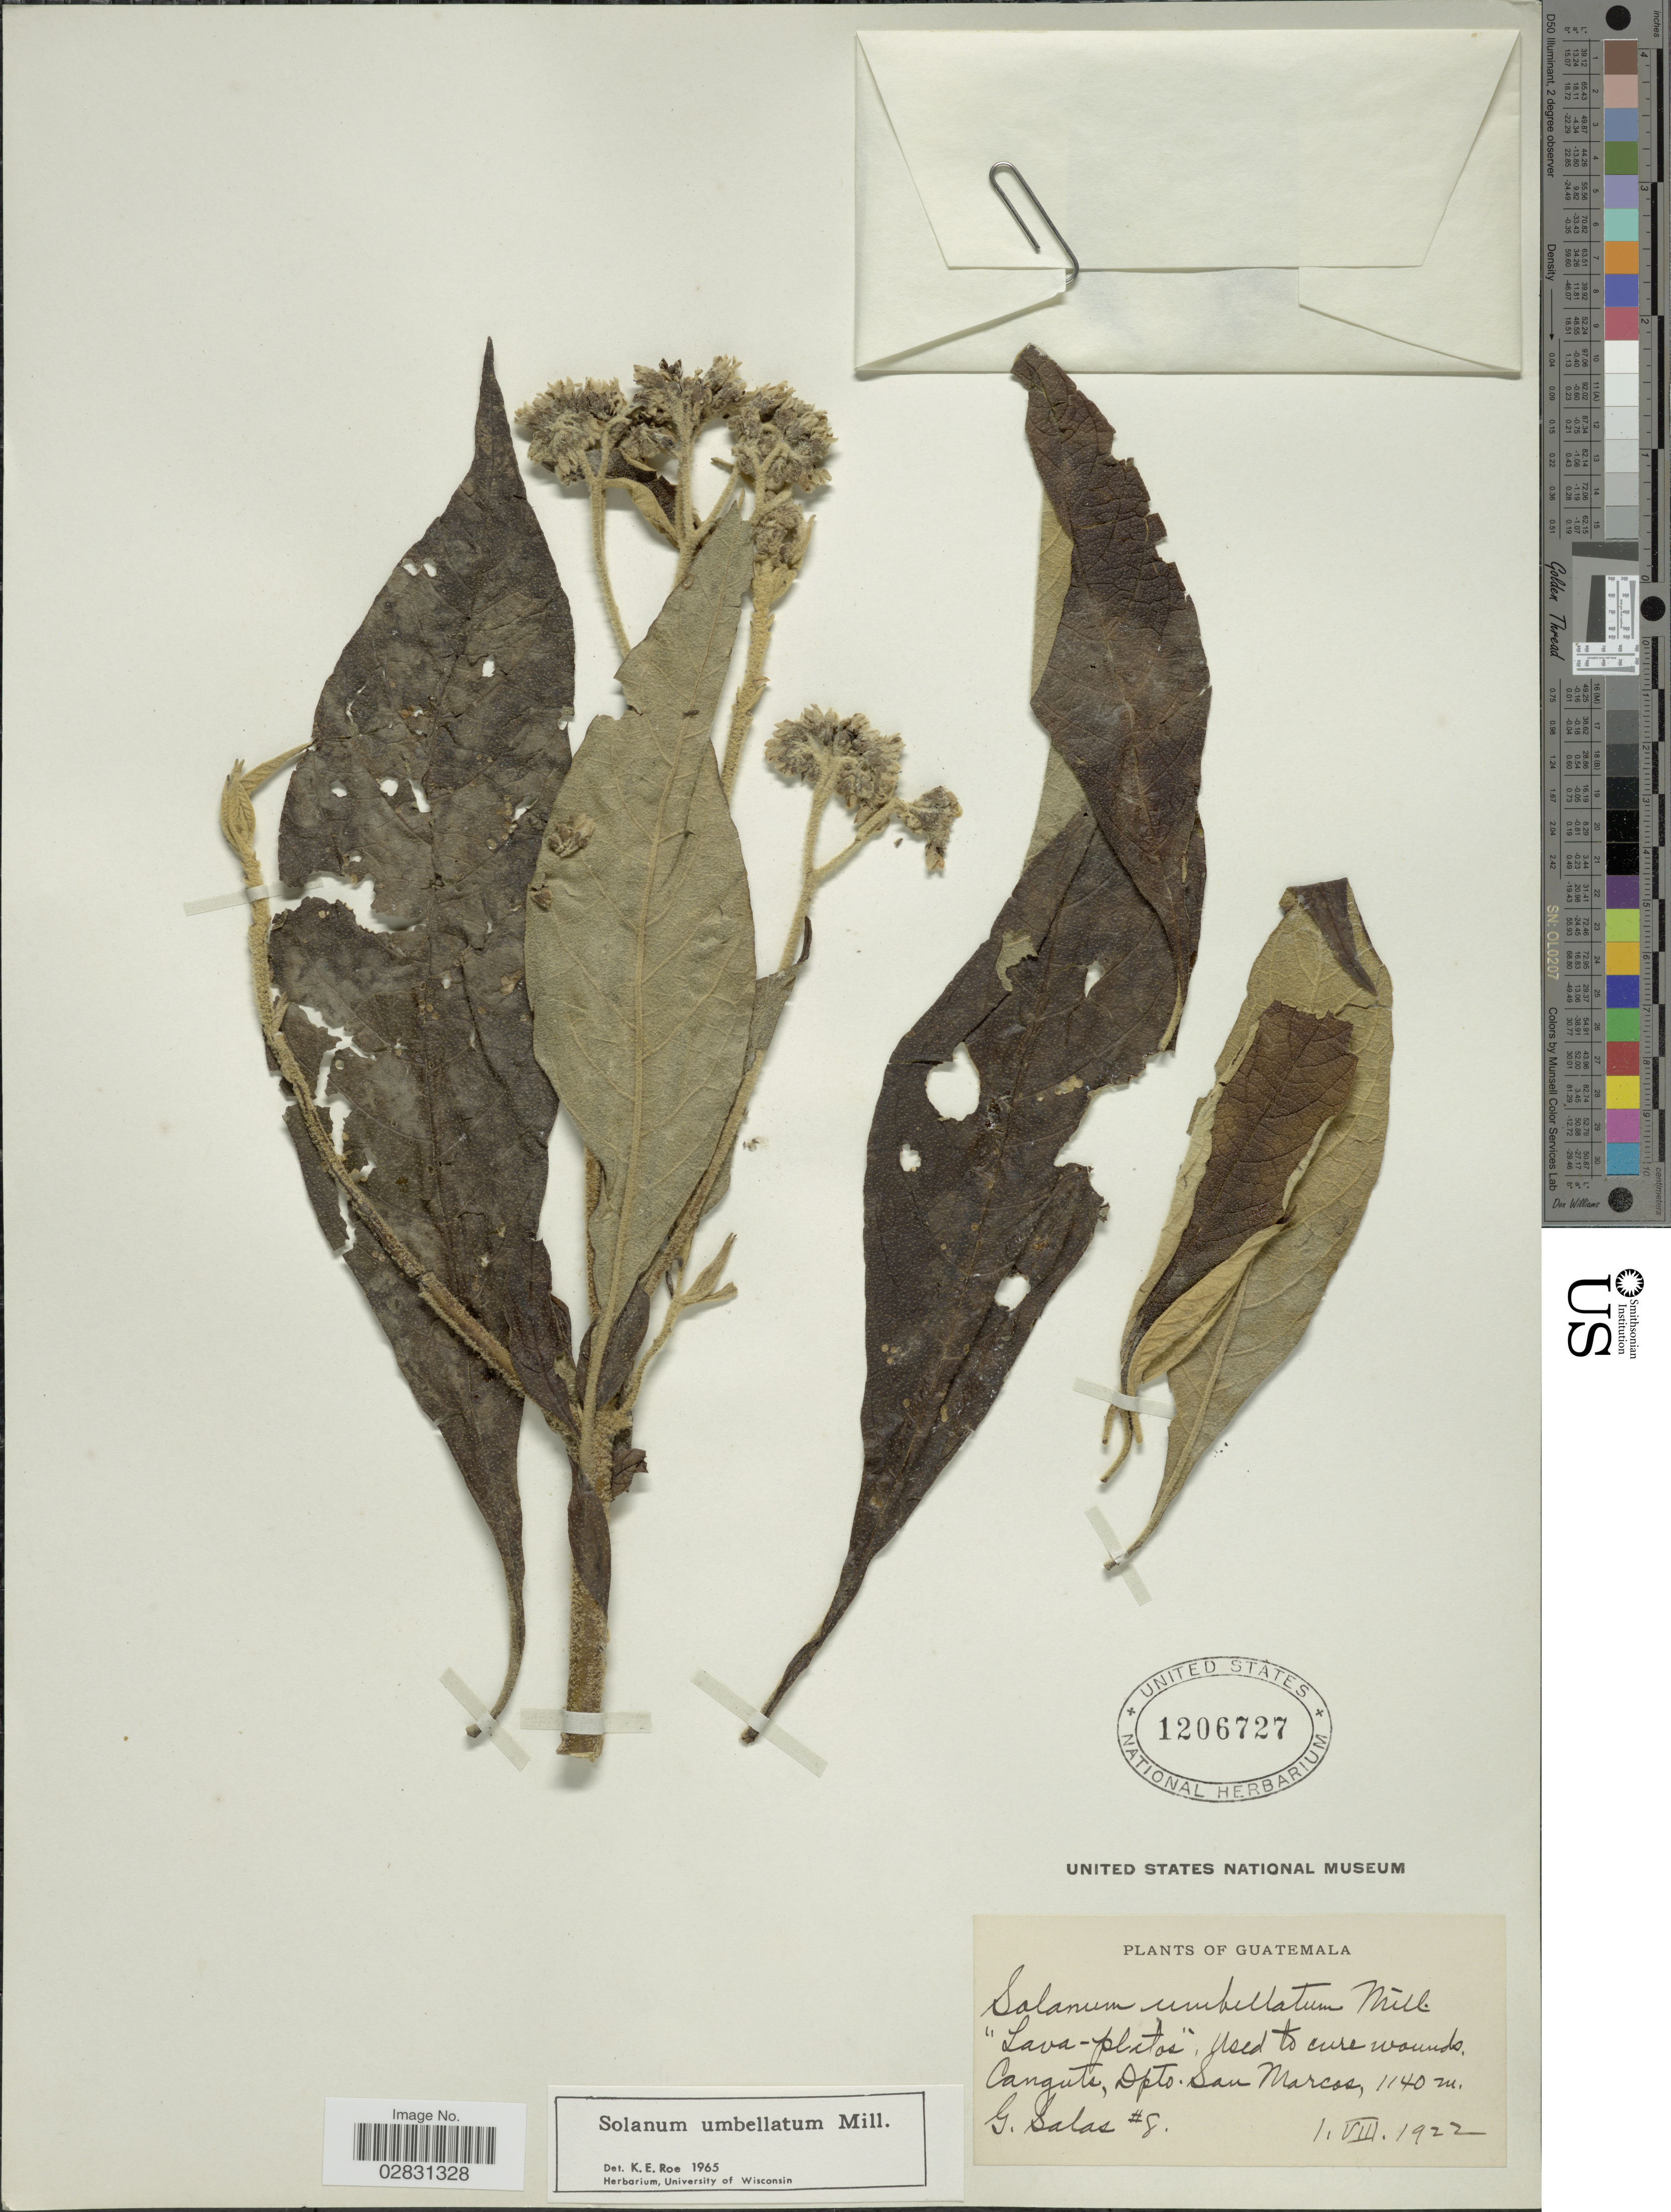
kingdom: Plantae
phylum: Tracheophyta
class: Magnoliopsida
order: Solanales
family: Solanaceae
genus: Solanum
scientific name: Solanum umbellatum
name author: Mill.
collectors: G. Salas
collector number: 8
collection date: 1922-08-01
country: Guatemala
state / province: San Marcos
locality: Canguts, Dpto. San Marcos.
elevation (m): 1140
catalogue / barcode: US 1206727